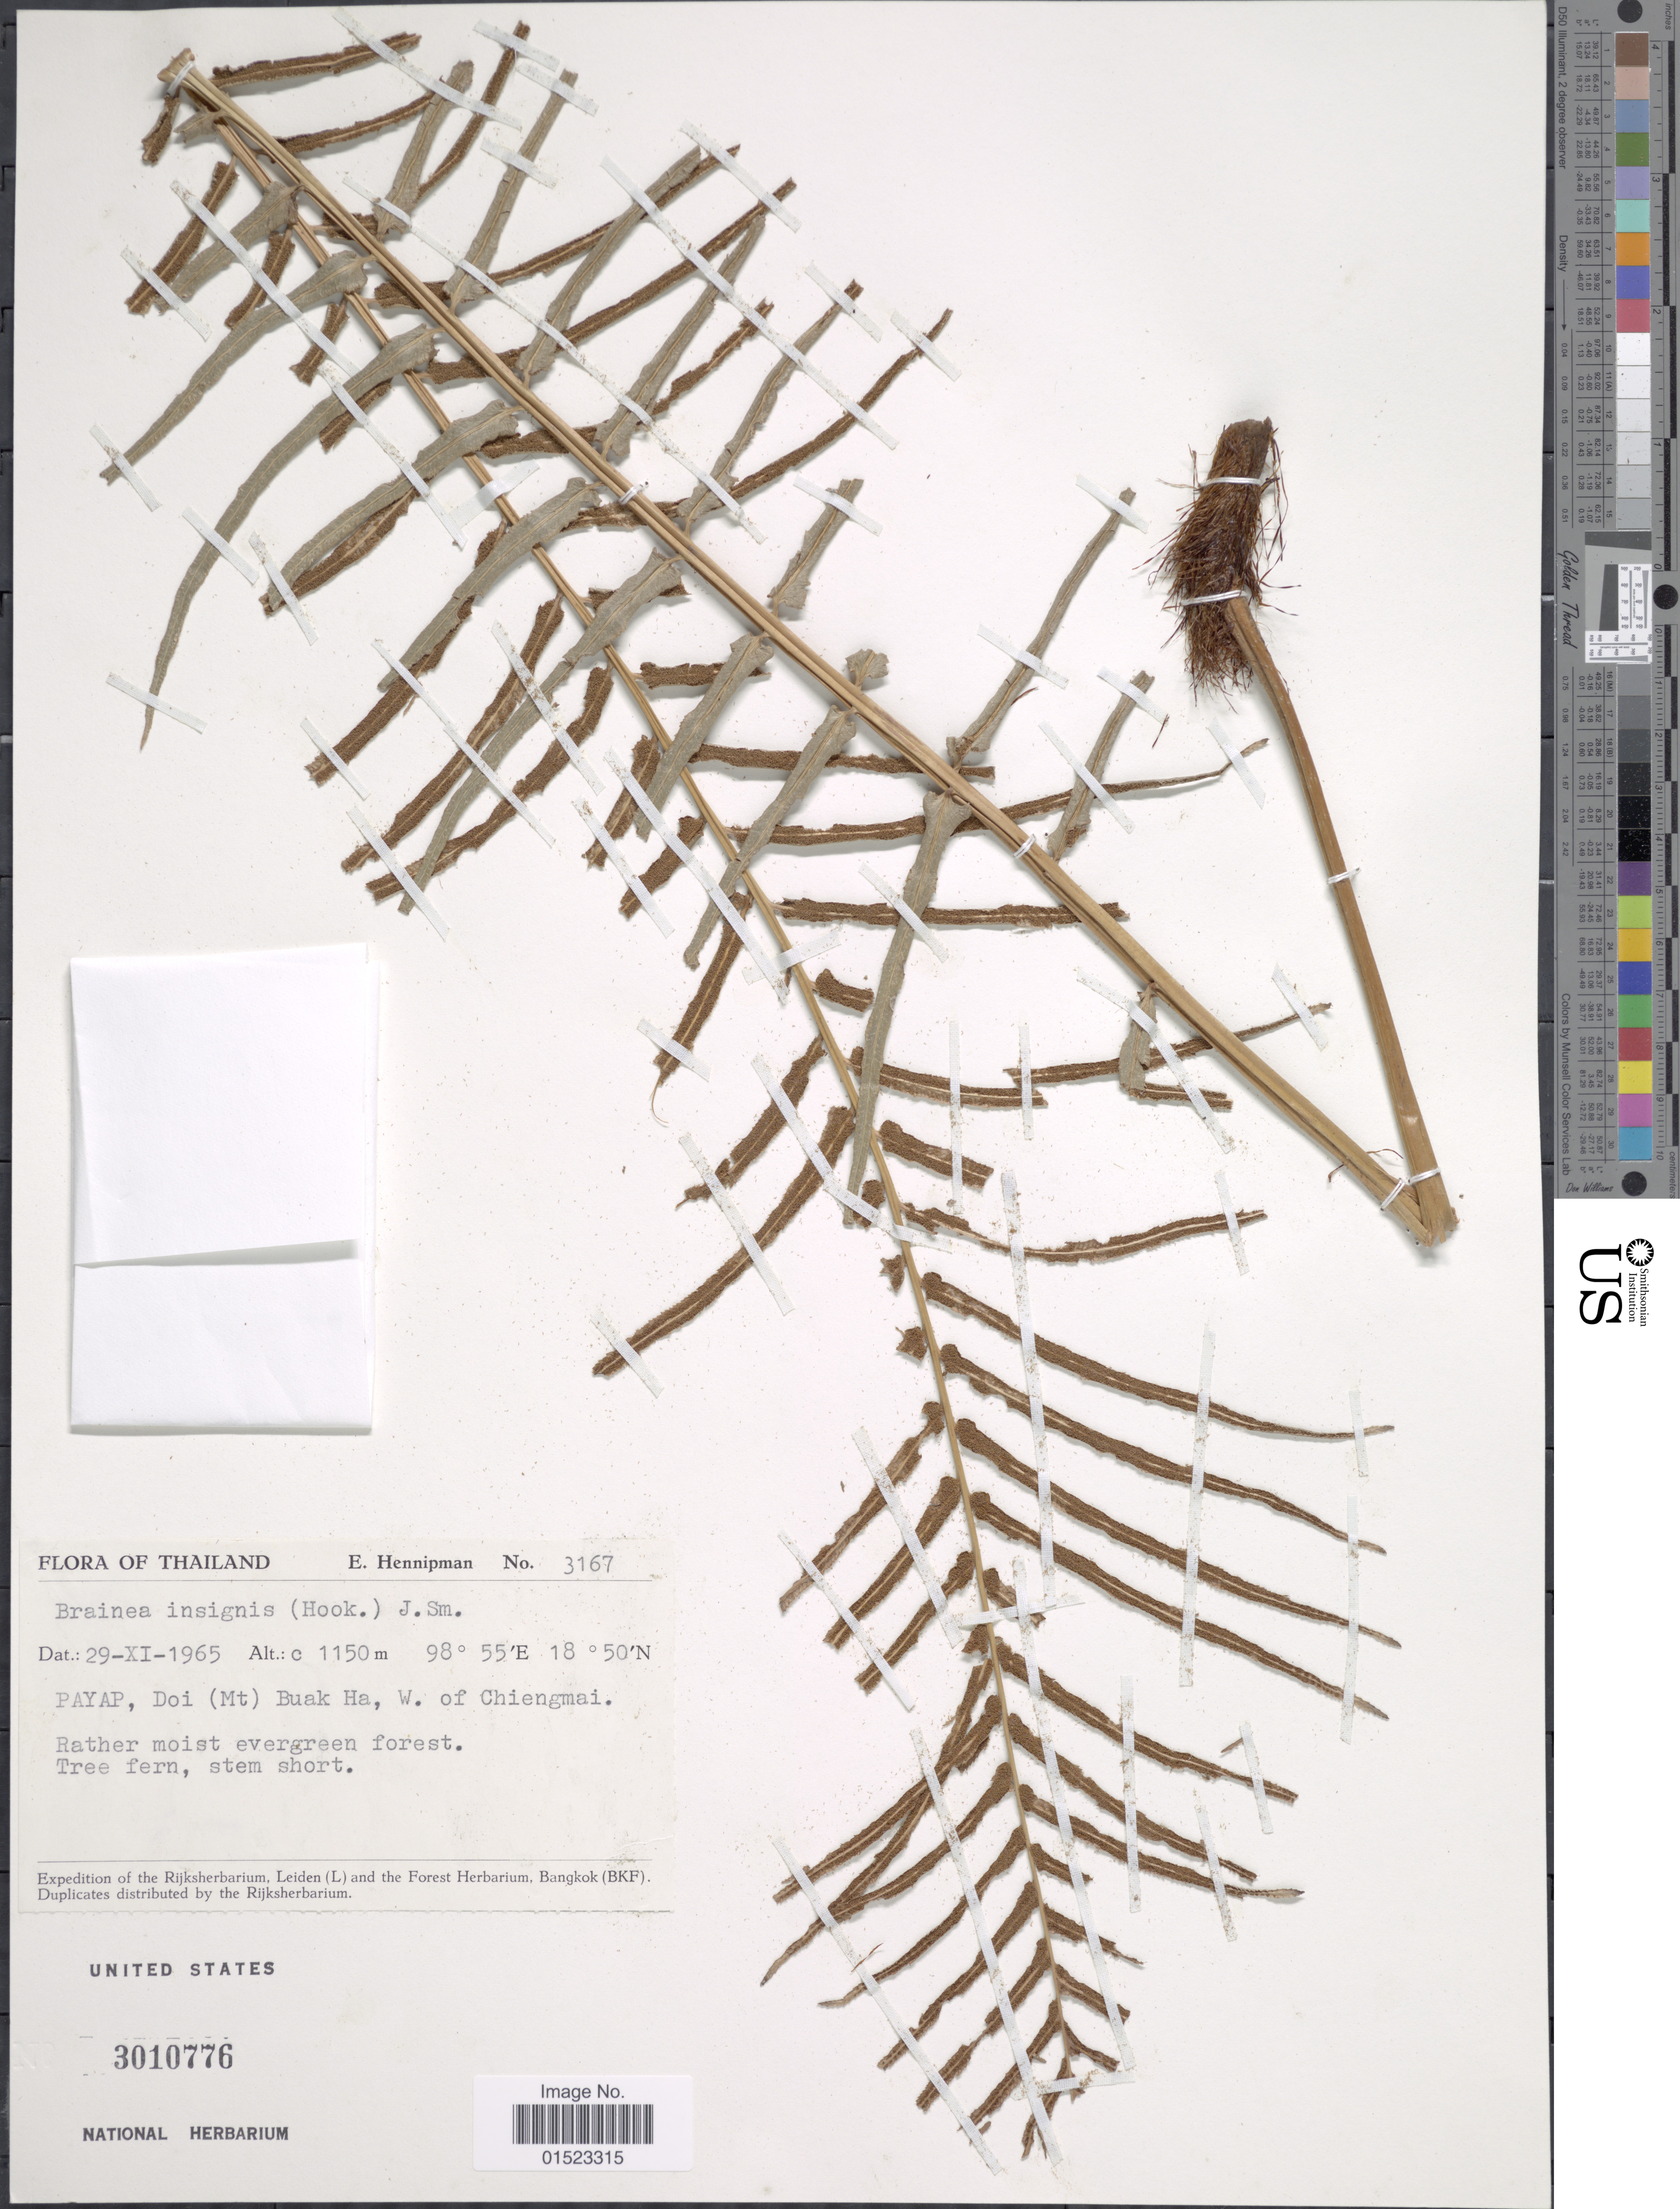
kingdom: Plantae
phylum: Tracheophyta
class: Polypodiopsida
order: Polypodiales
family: Blechnaceae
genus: Brainea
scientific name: Brainea insignis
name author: (Hook.) J. Sm.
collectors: E. Hennipman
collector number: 3167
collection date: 1965-11-29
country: Thailand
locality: Payap, Doi (Mt.) Buak Ha, W. of Chiengmai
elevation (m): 1150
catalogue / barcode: US 3010776